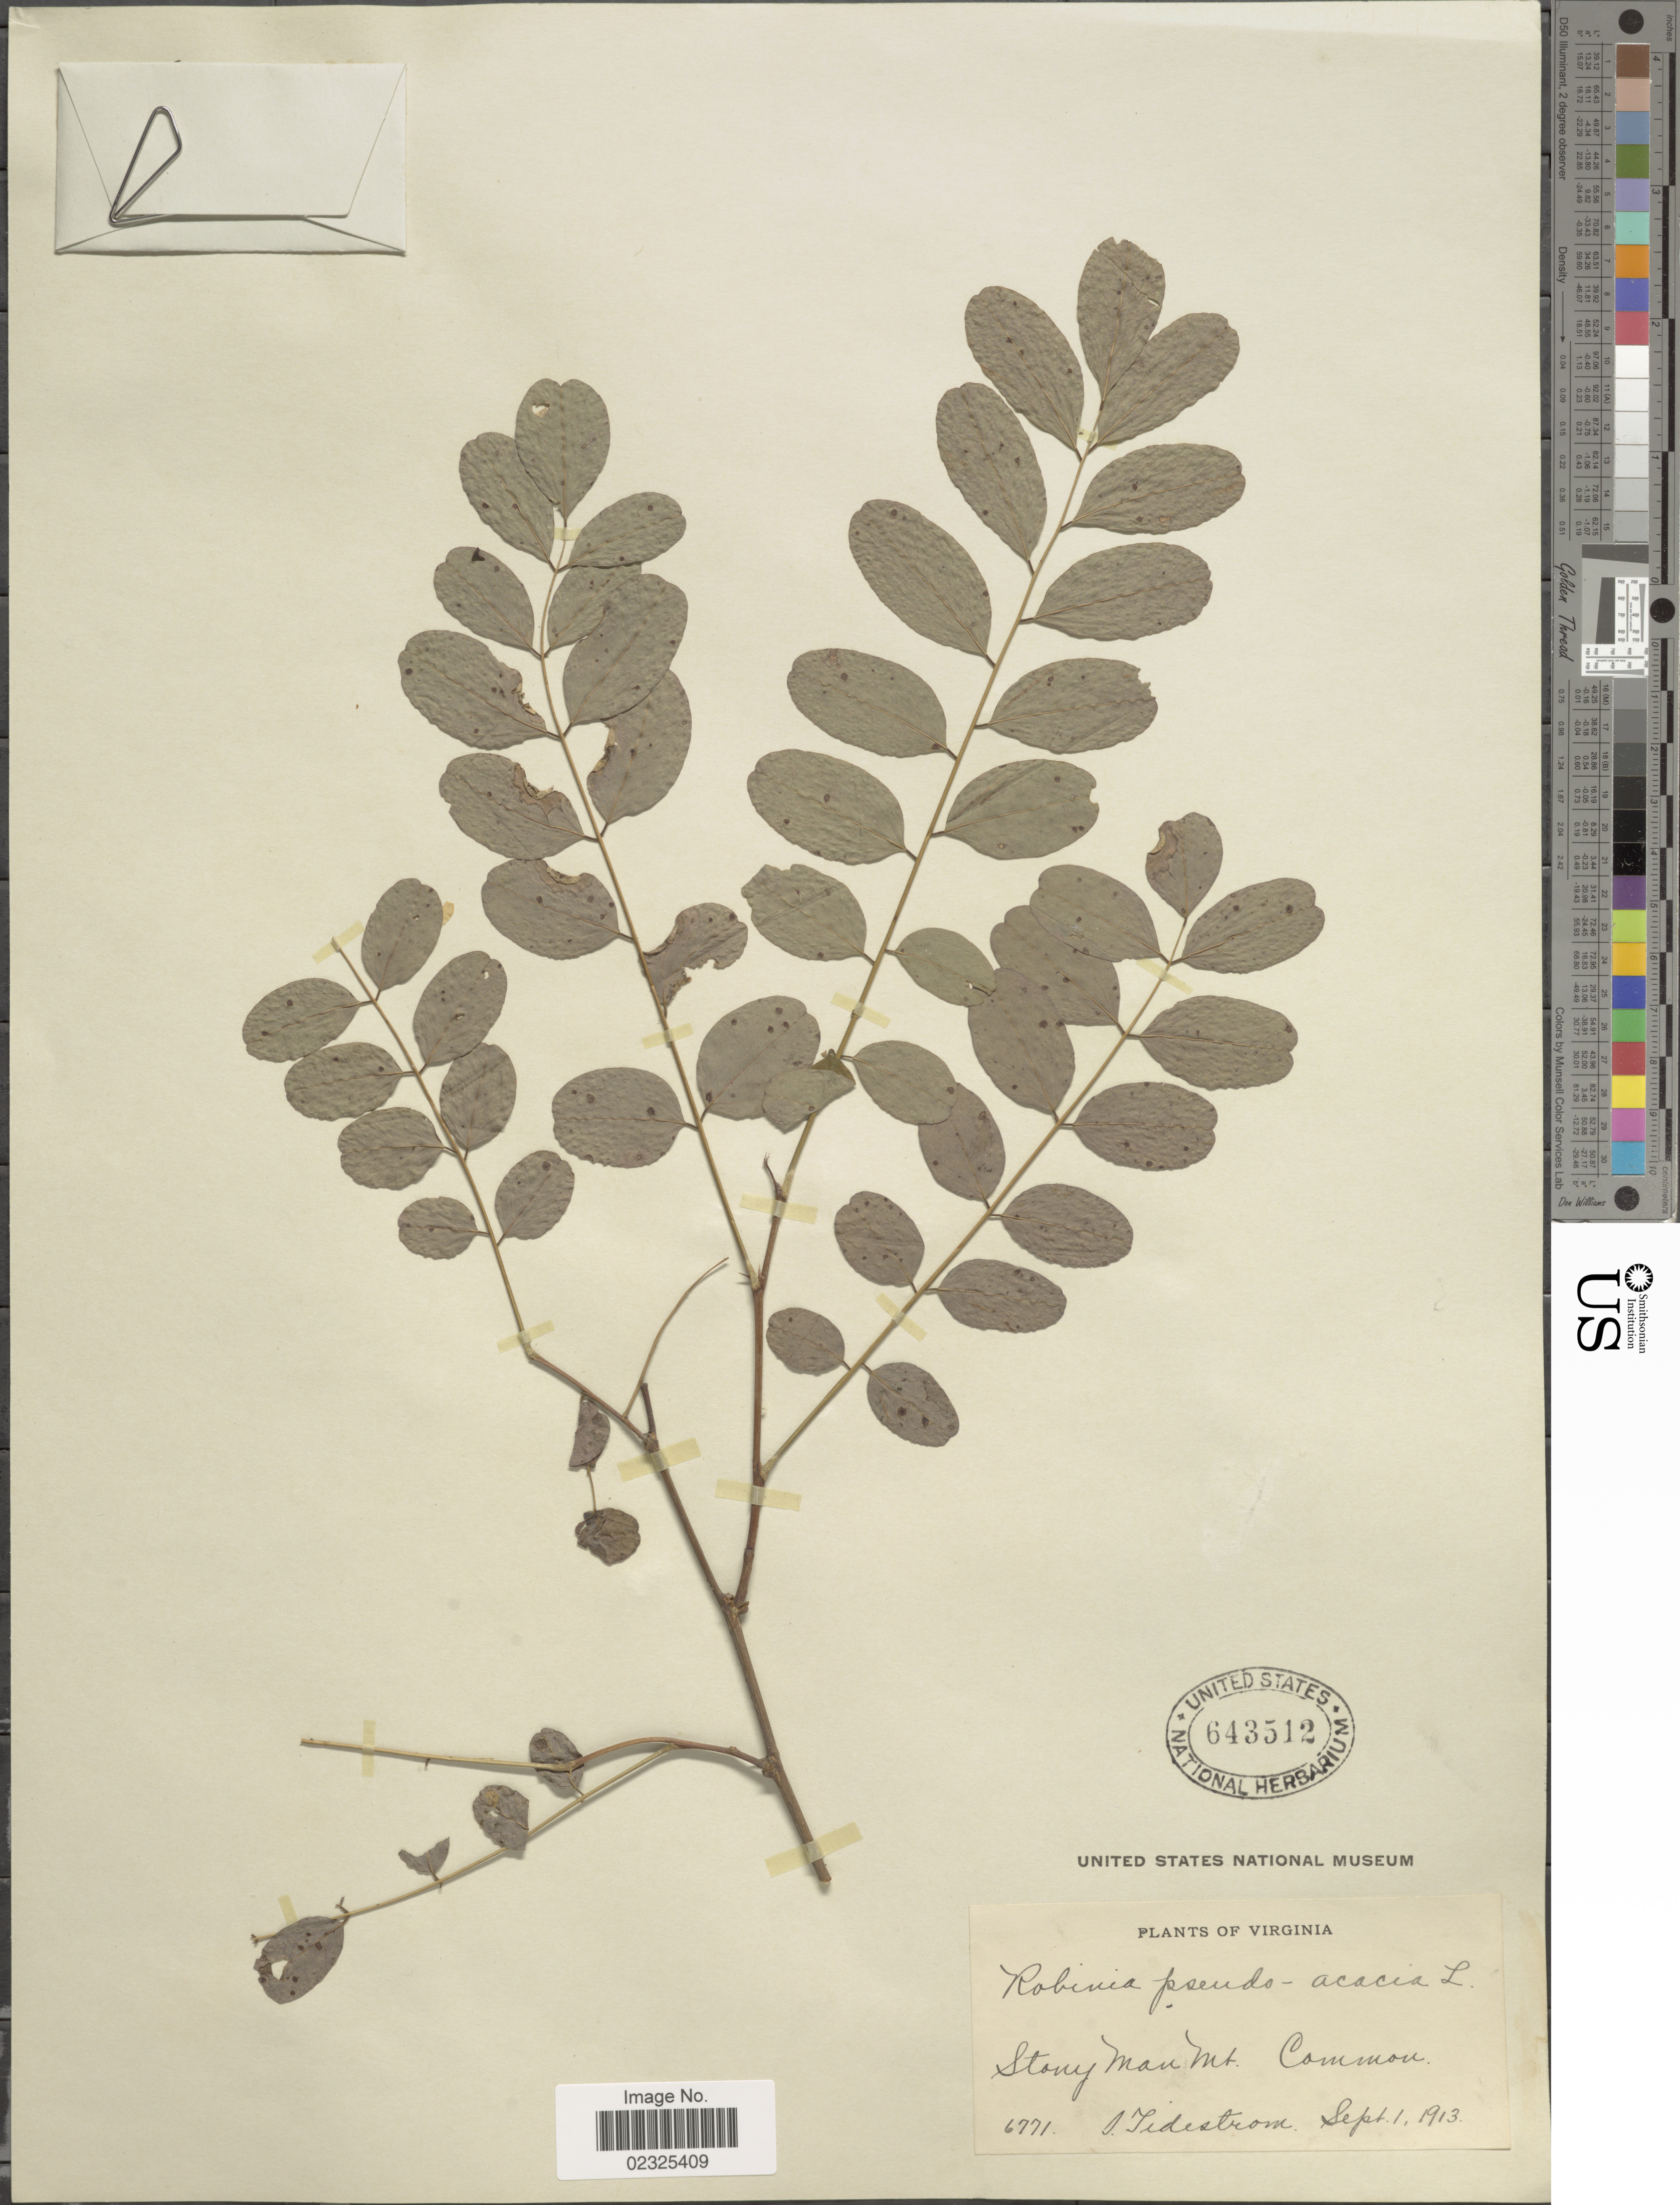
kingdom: Plantae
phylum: Tracheophyta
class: Magnoliopsida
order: Fabales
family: Fabaceae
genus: Robinia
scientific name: Robinia pseudoacacia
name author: L.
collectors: I. F. Tidestrom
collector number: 6771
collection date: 1913-09-01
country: United States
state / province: Virginia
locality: Stoney Man Mt.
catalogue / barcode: US 643512